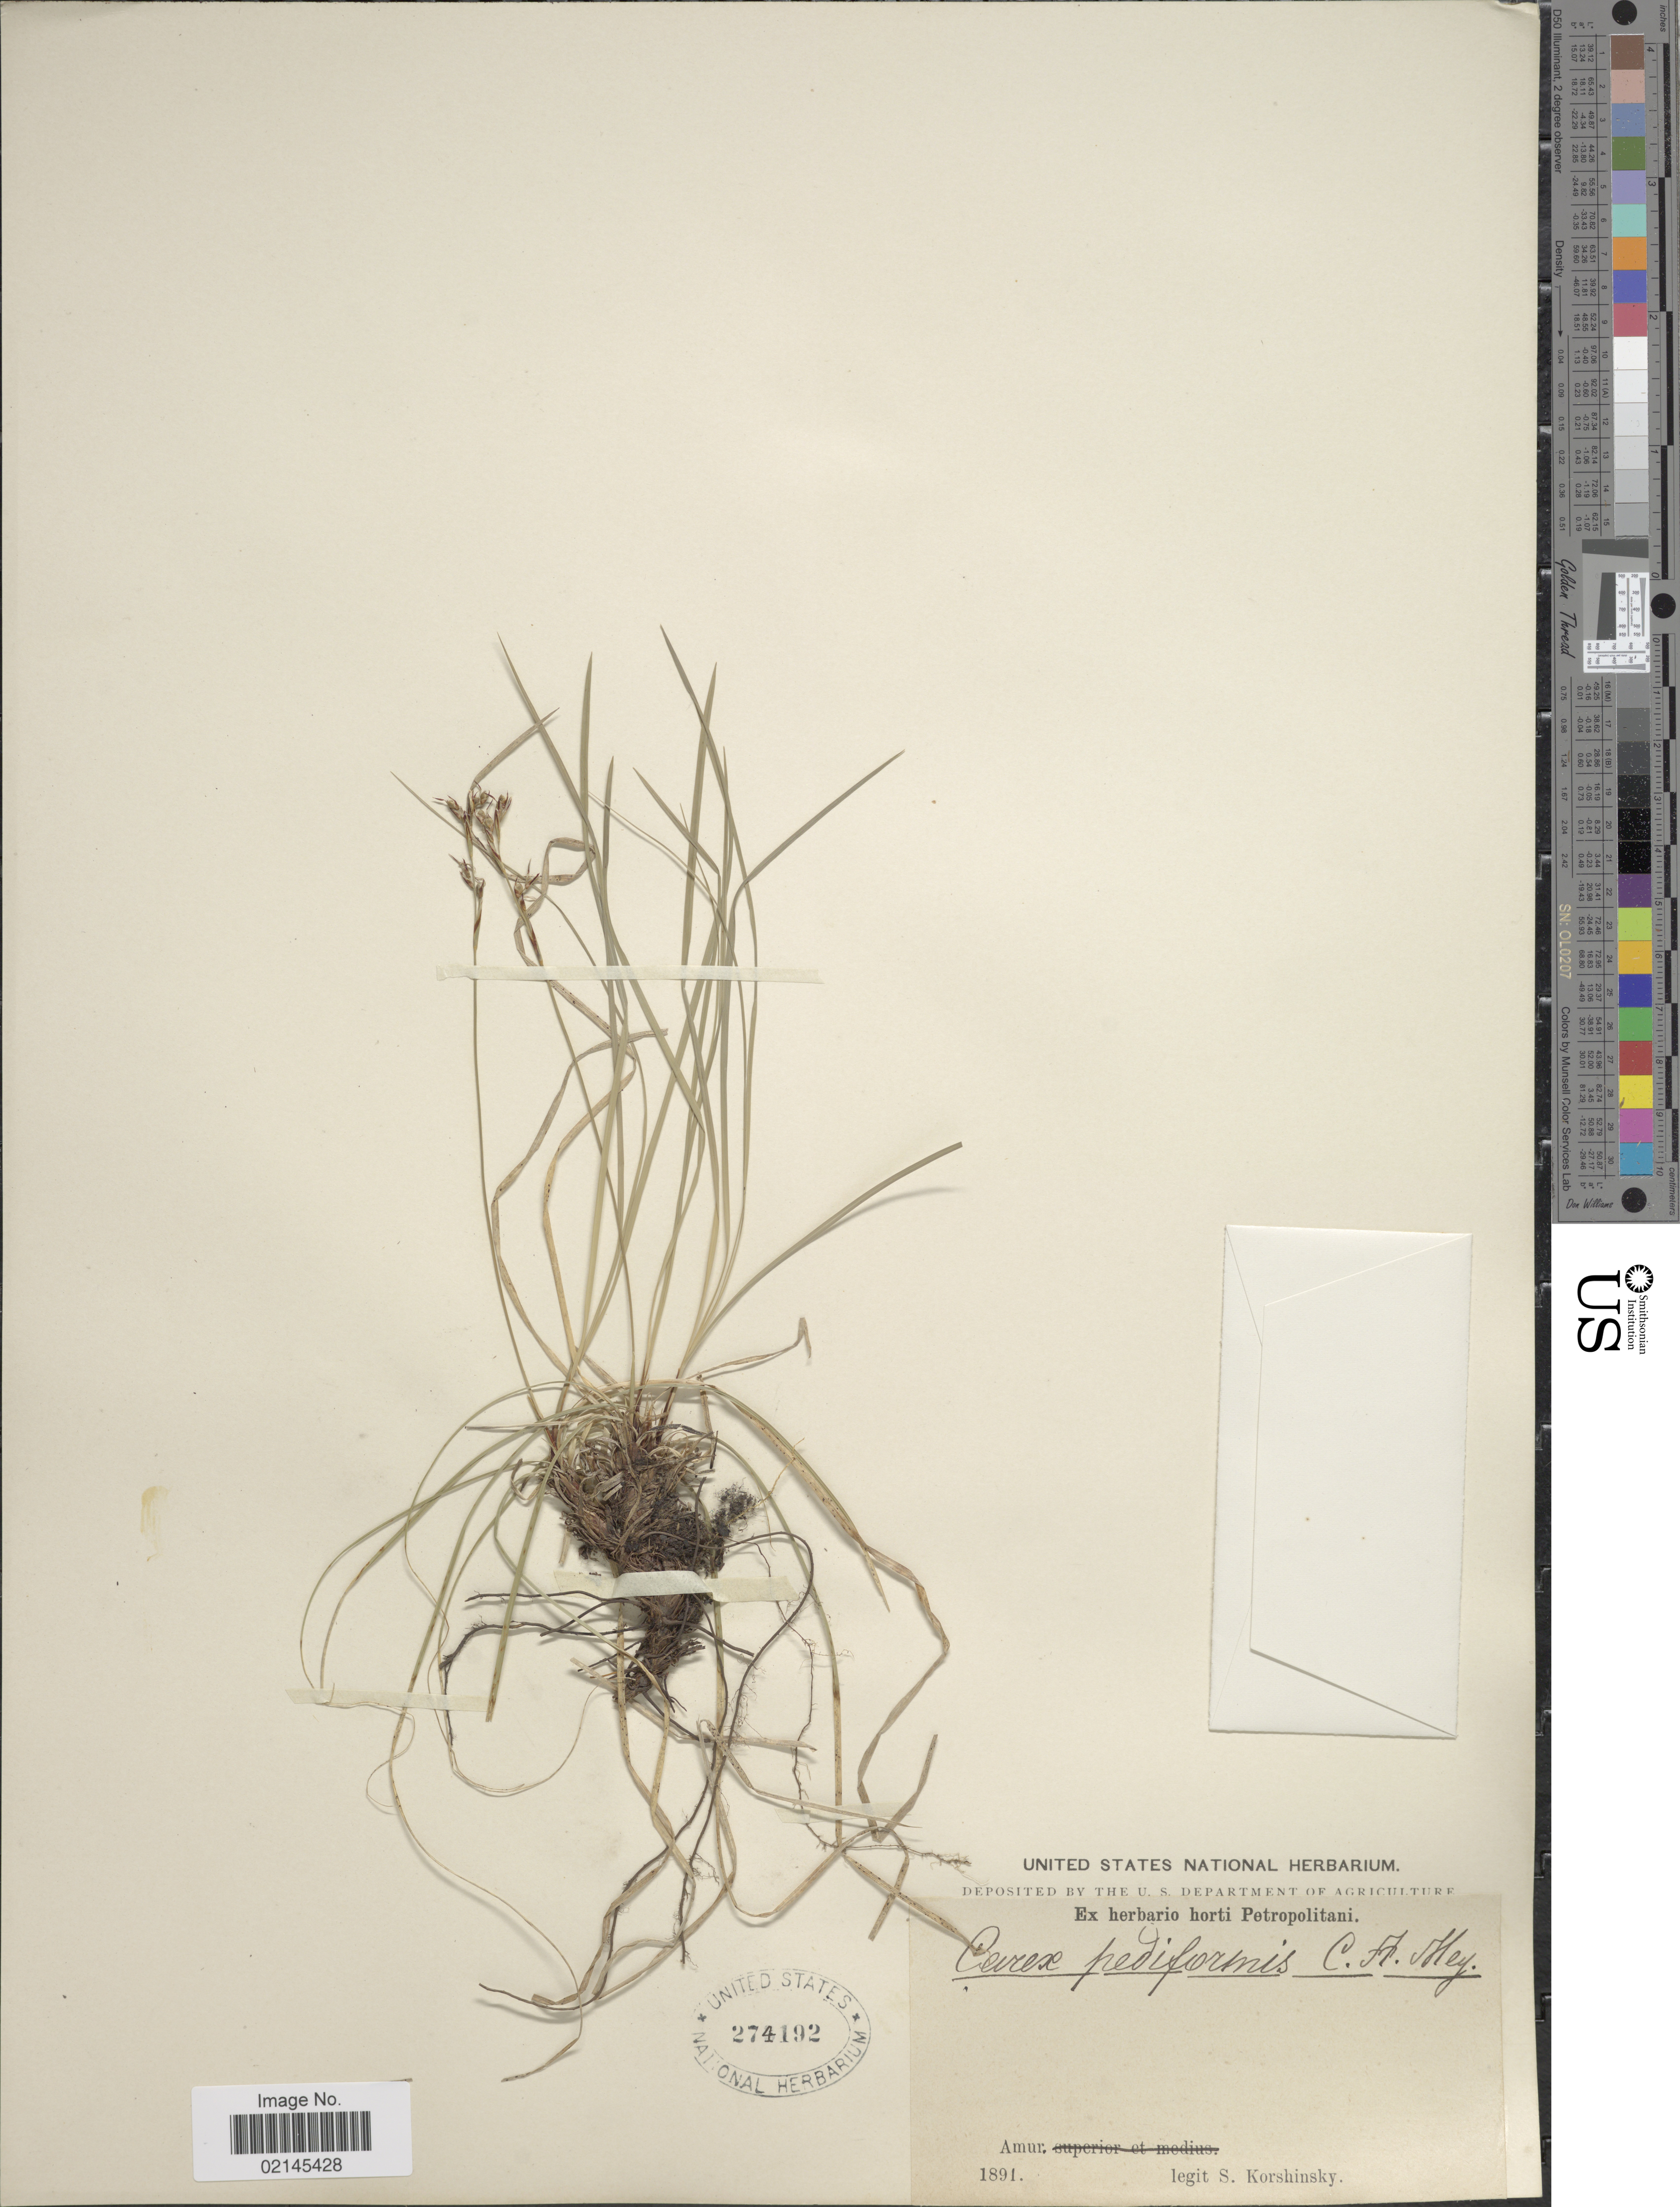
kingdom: Plantae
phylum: Tracheophyta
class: Liliopsida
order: Poales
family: Cyperaceae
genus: Carex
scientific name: Carex pediformis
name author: C.A. Mey.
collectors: S. I. Korshinsky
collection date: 1891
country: Russian Federation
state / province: Amur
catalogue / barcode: US 274192